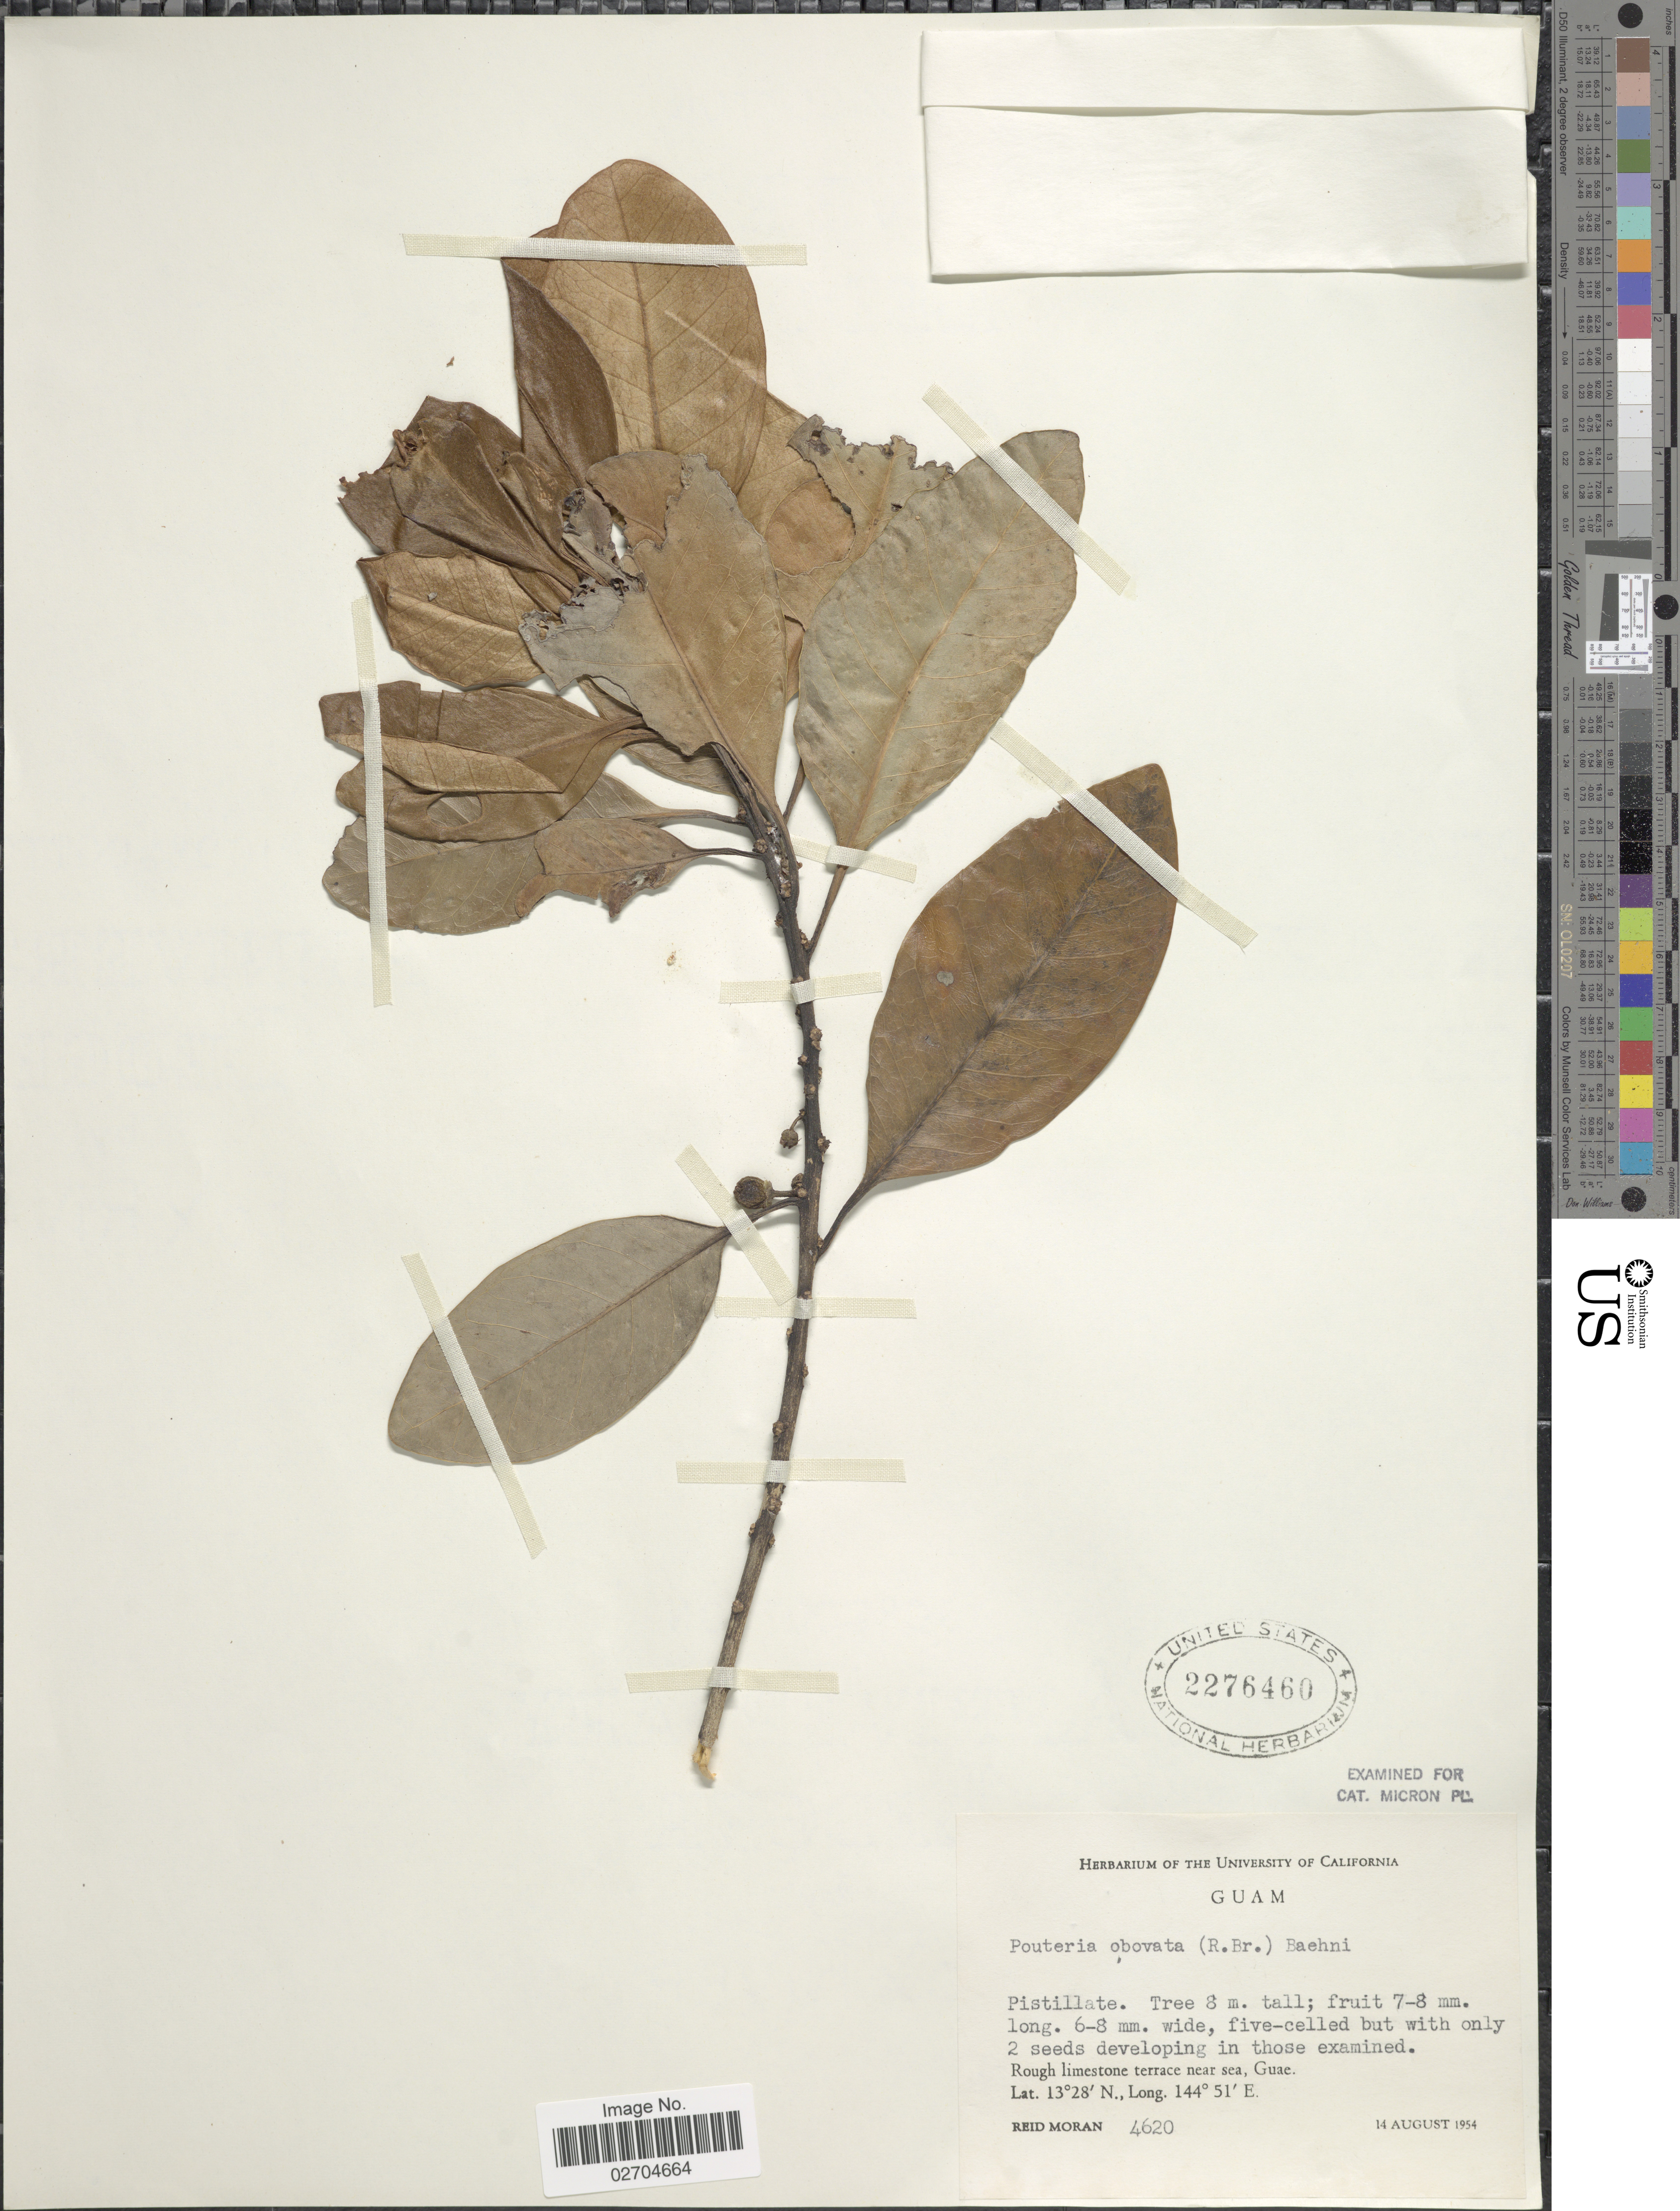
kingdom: Plantae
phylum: Tracheophyta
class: Magnoliopsida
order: Ericales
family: Sapotaceae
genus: Planchonella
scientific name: Planchonella obovata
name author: (R. Br.) Pierre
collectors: R. V. Moran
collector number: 4620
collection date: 1954-08-14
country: Guam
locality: Pistillate. Terrace near sea, Guae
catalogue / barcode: US 2276460